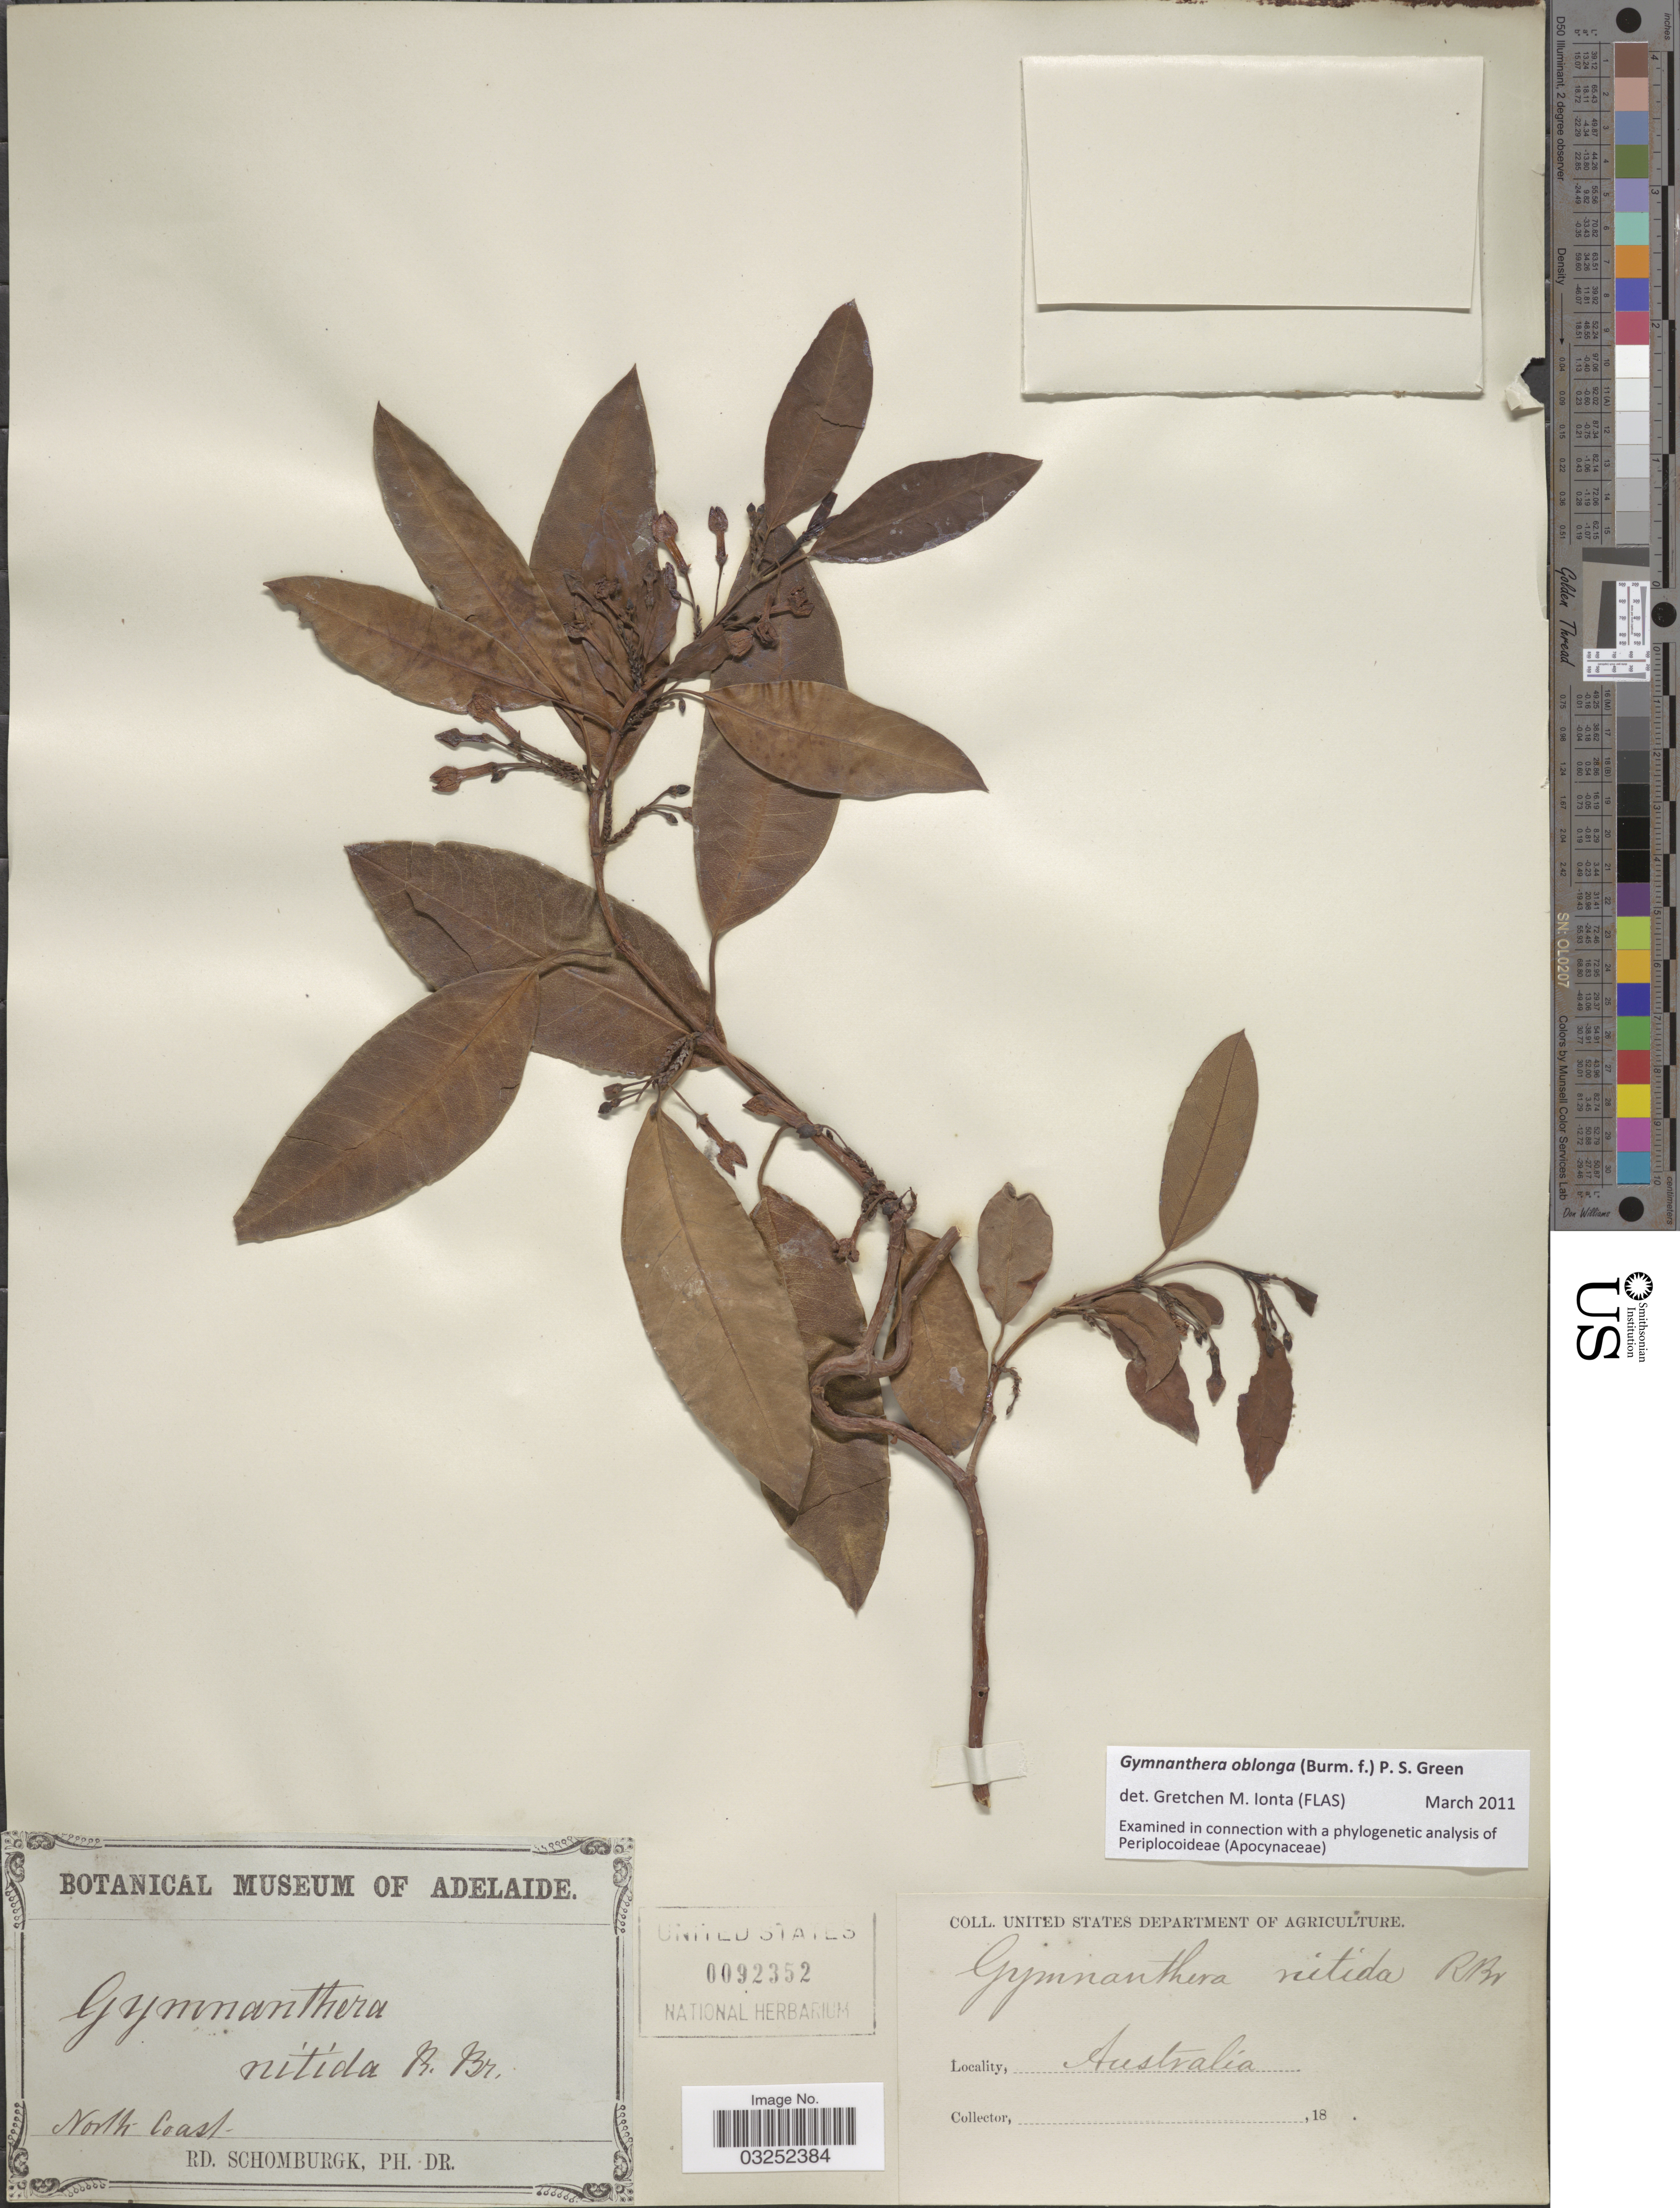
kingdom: Plantae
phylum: Tracheophyta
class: Magnoliopsida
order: Gentianales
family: Apocynaceae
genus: Gymnanthera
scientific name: Gymnanthera oblonga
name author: (Burm. f.) P.S. Green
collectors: M. R. Schomburgk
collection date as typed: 18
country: Australia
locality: North Coast.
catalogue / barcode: US 92352